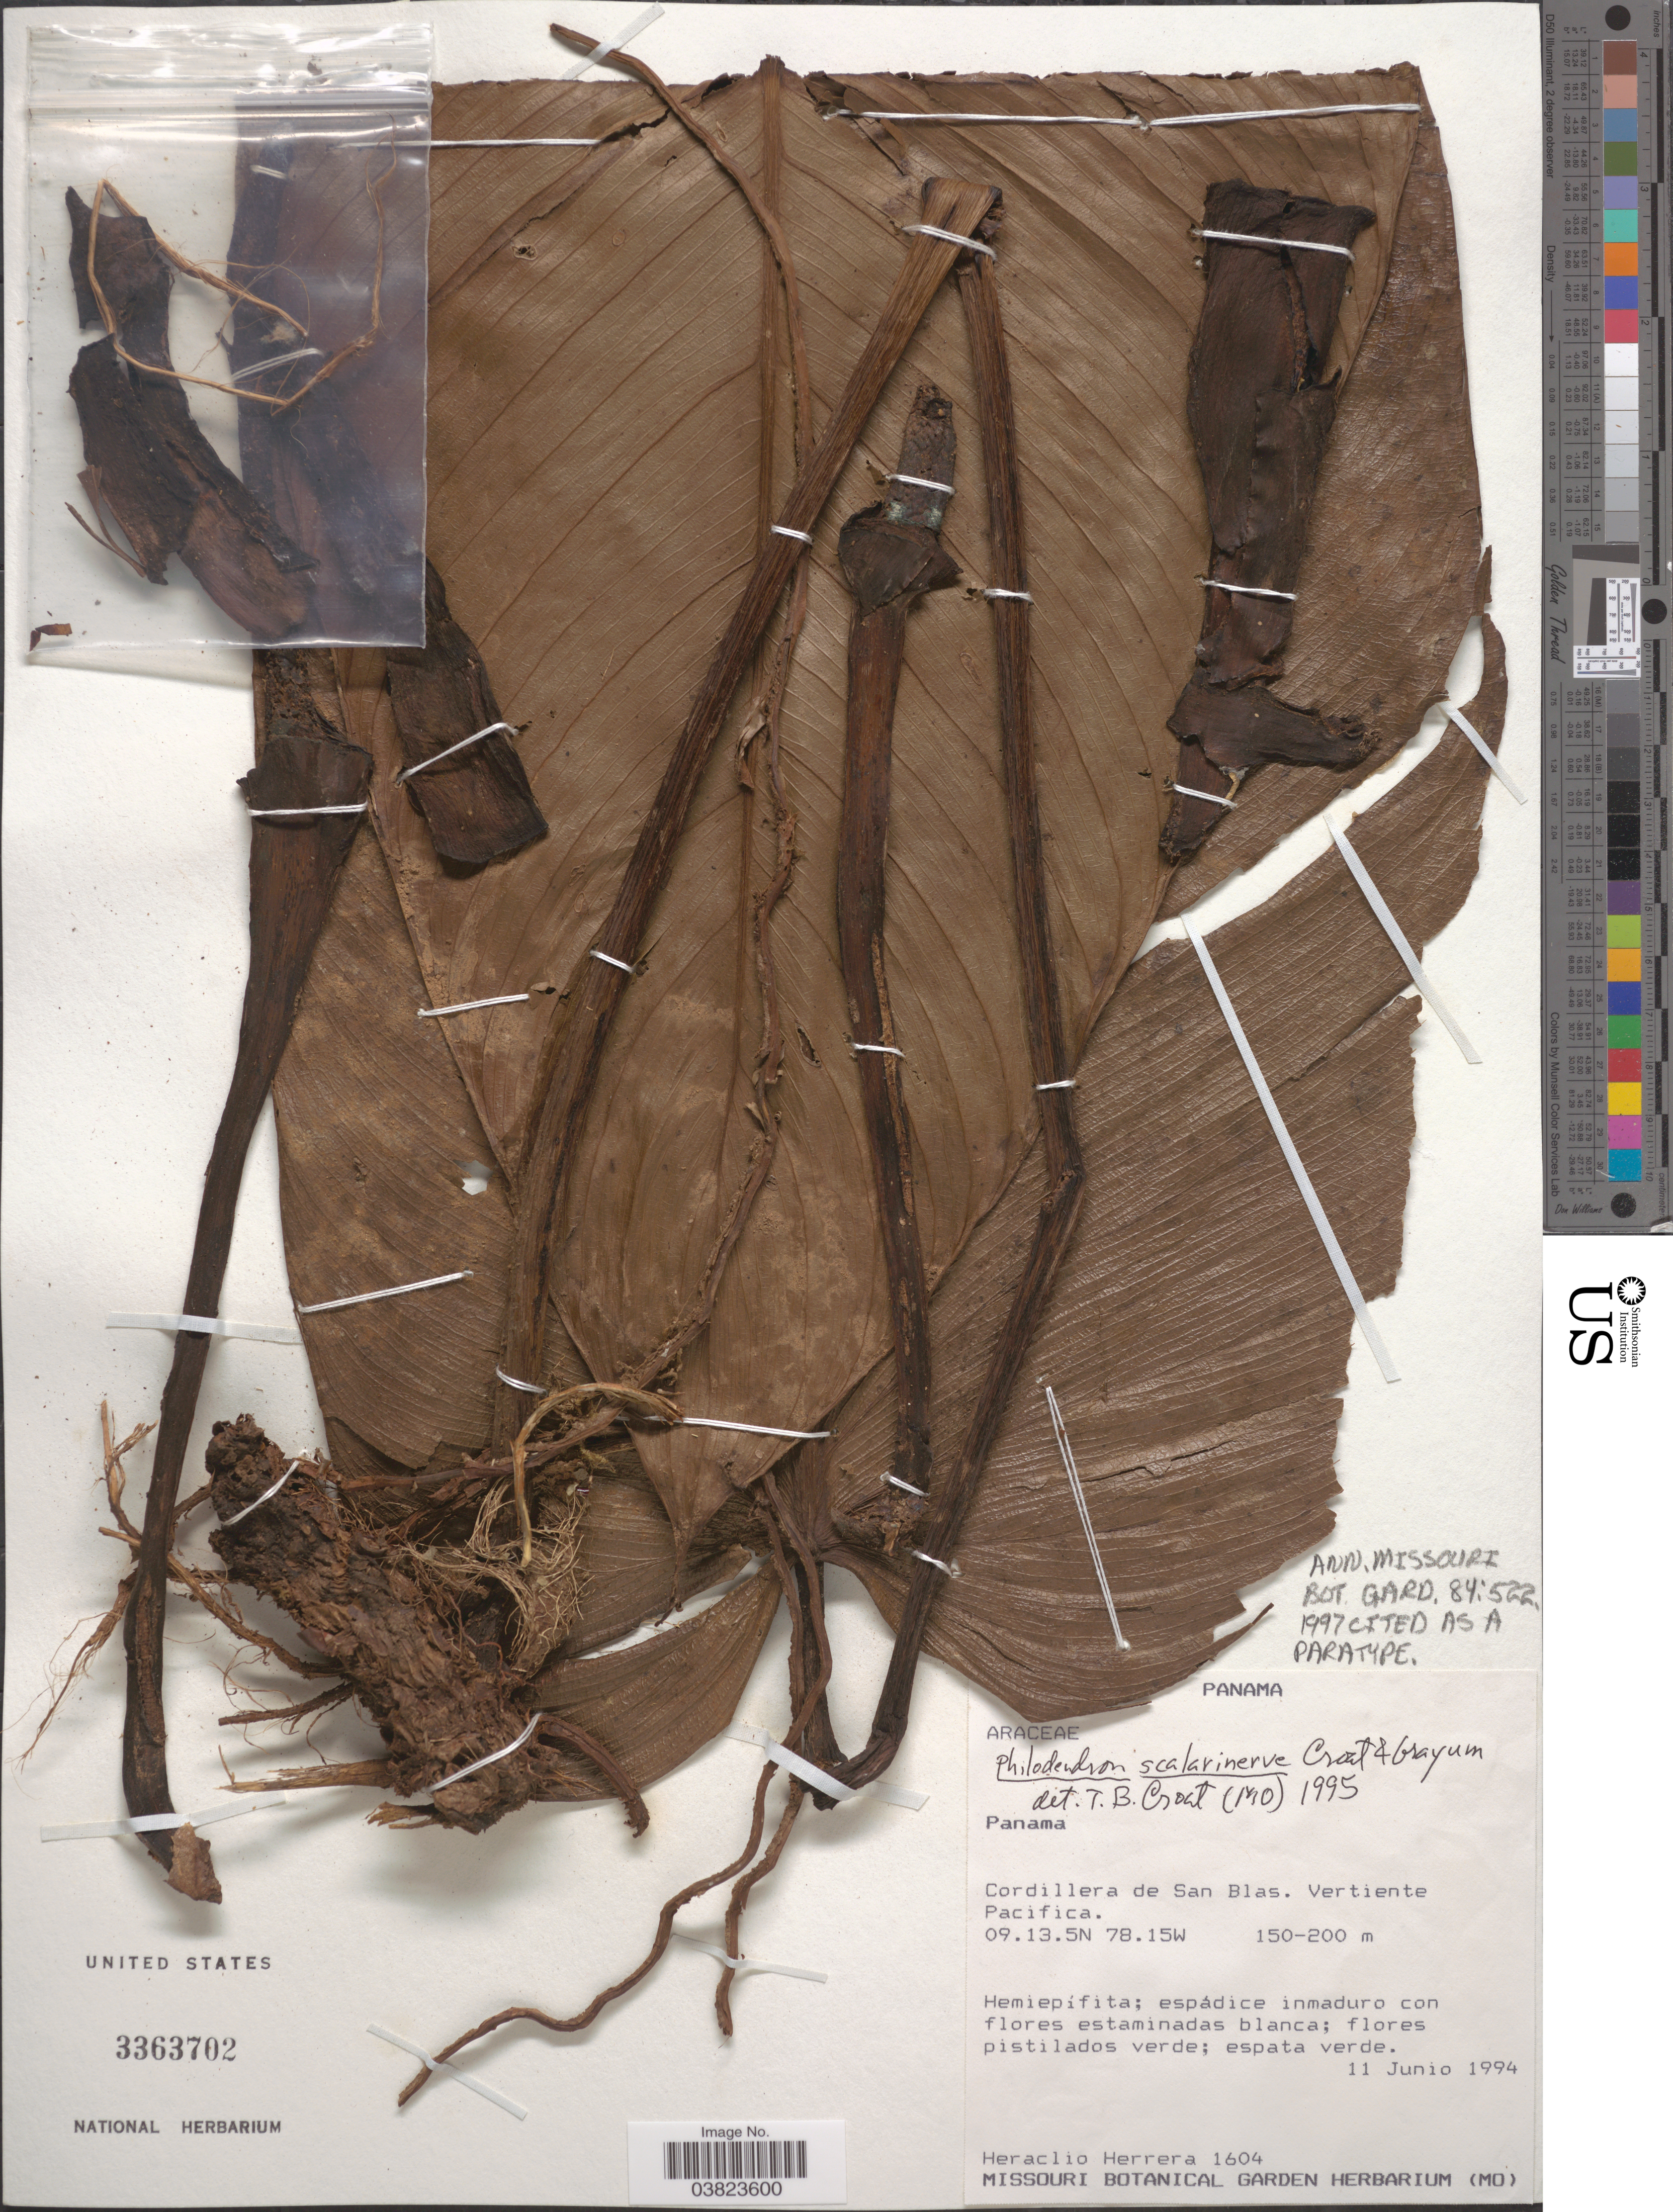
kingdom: Plantae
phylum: Tracheophyta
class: Liliopsida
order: Alismatales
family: Araceae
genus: Philodendron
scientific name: Philodendron scalarinerve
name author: Croat & Grayum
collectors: H. Herrera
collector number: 1604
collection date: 1994-06-11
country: Panama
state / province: Panamá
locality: Crodillera de San Blas. Vertiente Pacifica.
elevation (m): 150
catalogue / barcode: US 3363702